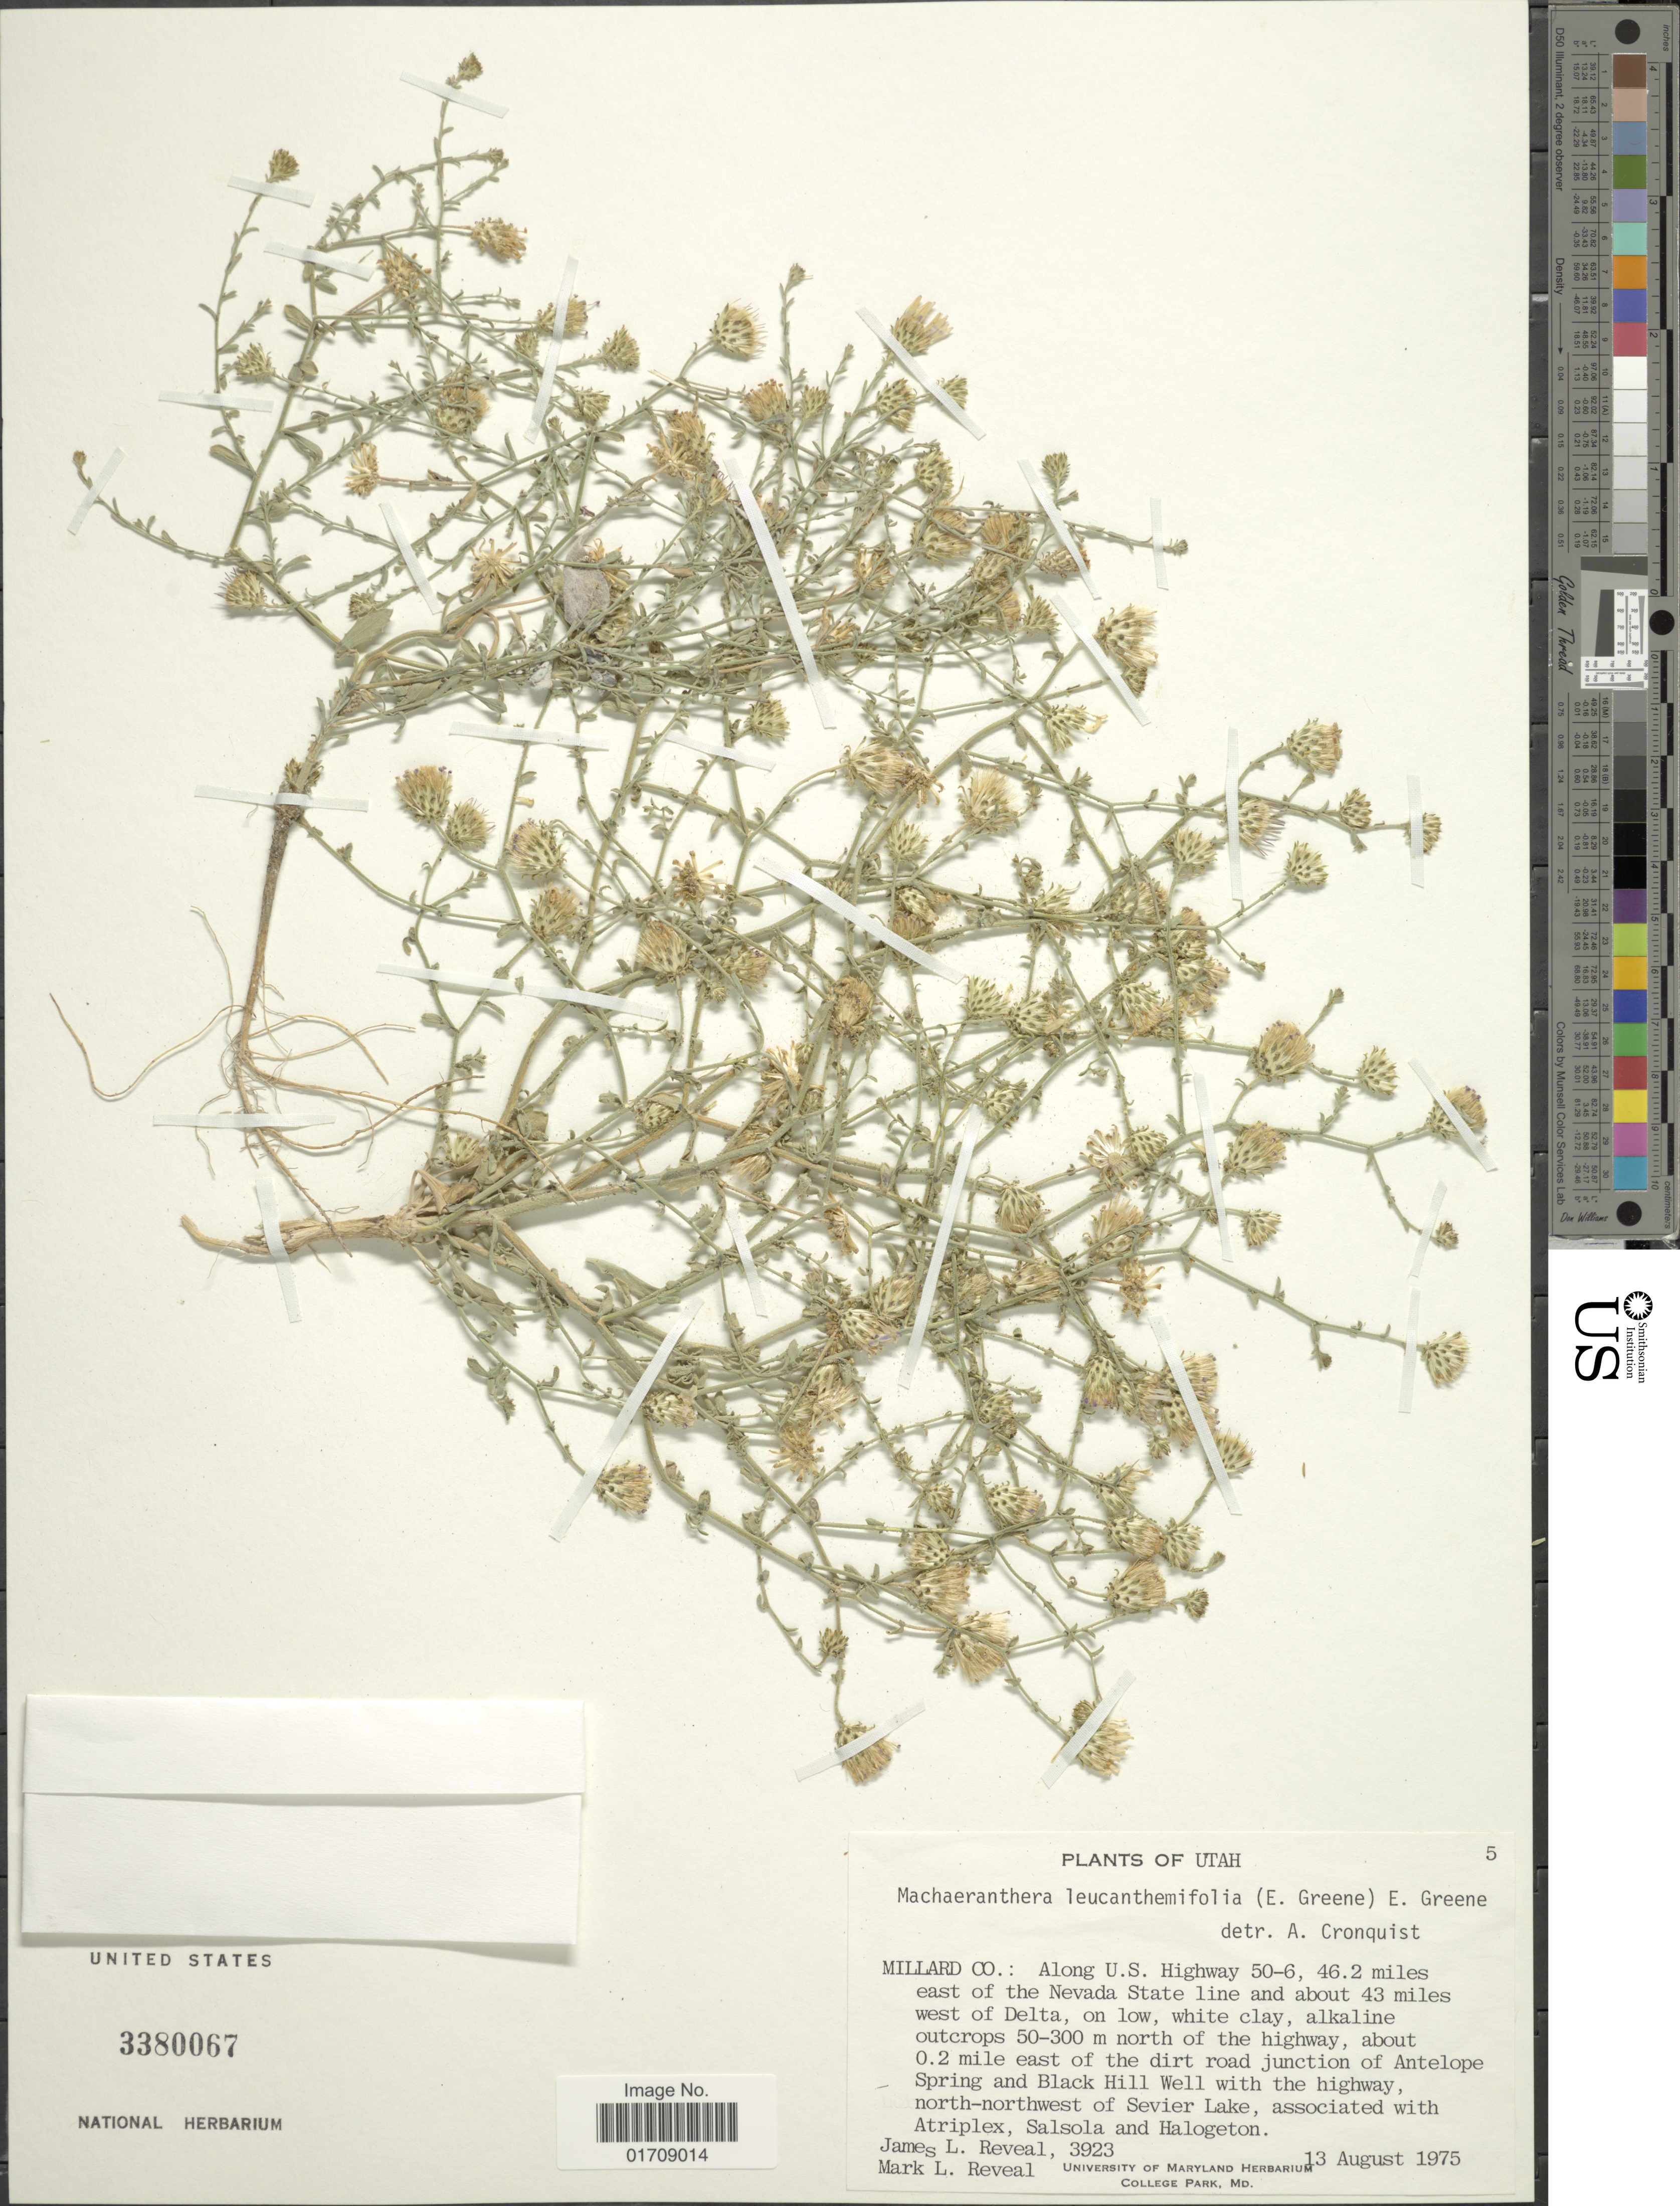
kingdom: Plantae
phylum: Tracheophyta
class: Magnoliopsida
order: Asterales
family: Asteraceae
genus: Machaeranthera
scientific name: Machaeranthera leucanthemifolia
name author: (Greene) Greene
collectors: J. L. Reveal & M. L. Reveal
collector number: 3923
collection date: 1975-08-13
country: United States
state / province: Utah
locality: Millard Co., along U.S. Highway 50-6, 46.2 miles east of the Nevada State line and about 43 miles west of Delta, north of the highway, about 0.2 mile east of the dirt road junction of Antelope Spring and Black Hill Well with the highway, north-northwest of Sevier Lake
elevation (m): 50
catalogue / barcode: US 3380067